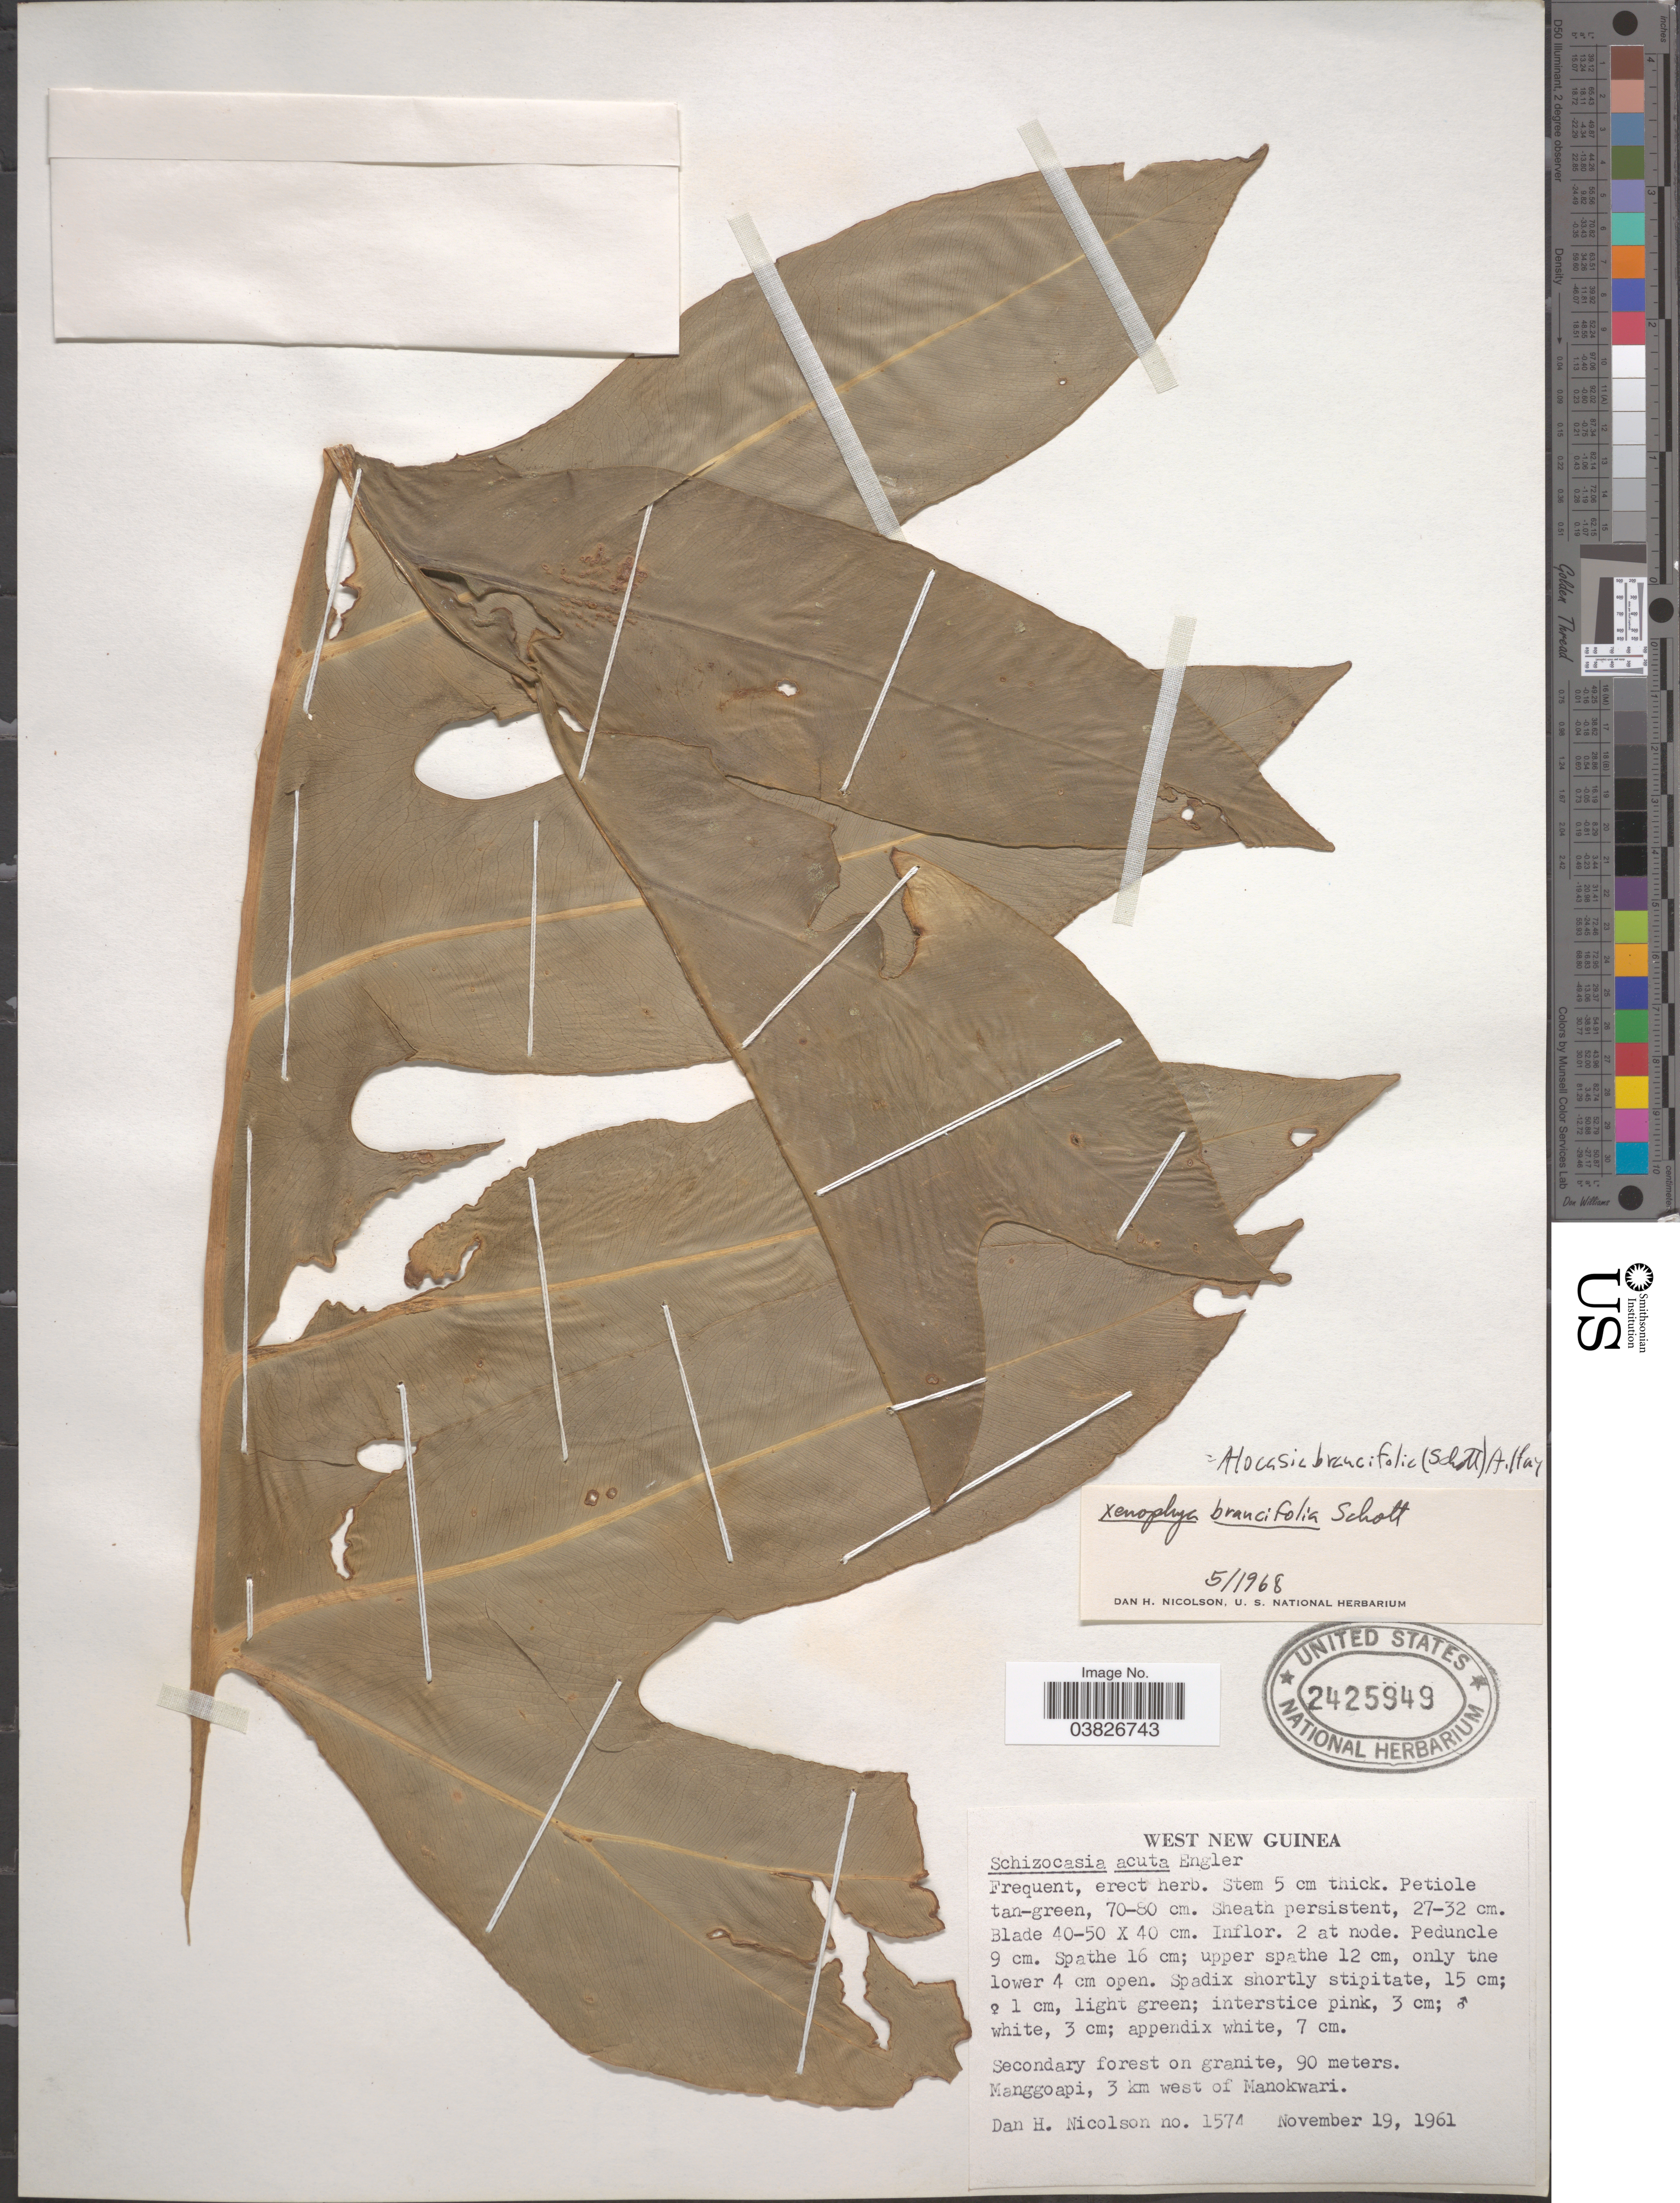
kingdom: Plantae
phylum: Tracheophyta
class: Liliopsida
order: Alismatales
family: Araceae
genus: Alocasia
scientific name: Alocasia brancifolia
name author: (Schott) A. Hay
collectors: D. H. Nicolson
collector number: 1574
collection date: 1961-11-19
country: Indonesia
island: New Guinea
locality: West New Guinea. Secondary forest on granite. Manggoapi, 3 km west of Manokwari.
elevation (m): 90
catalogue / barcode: US 2425949